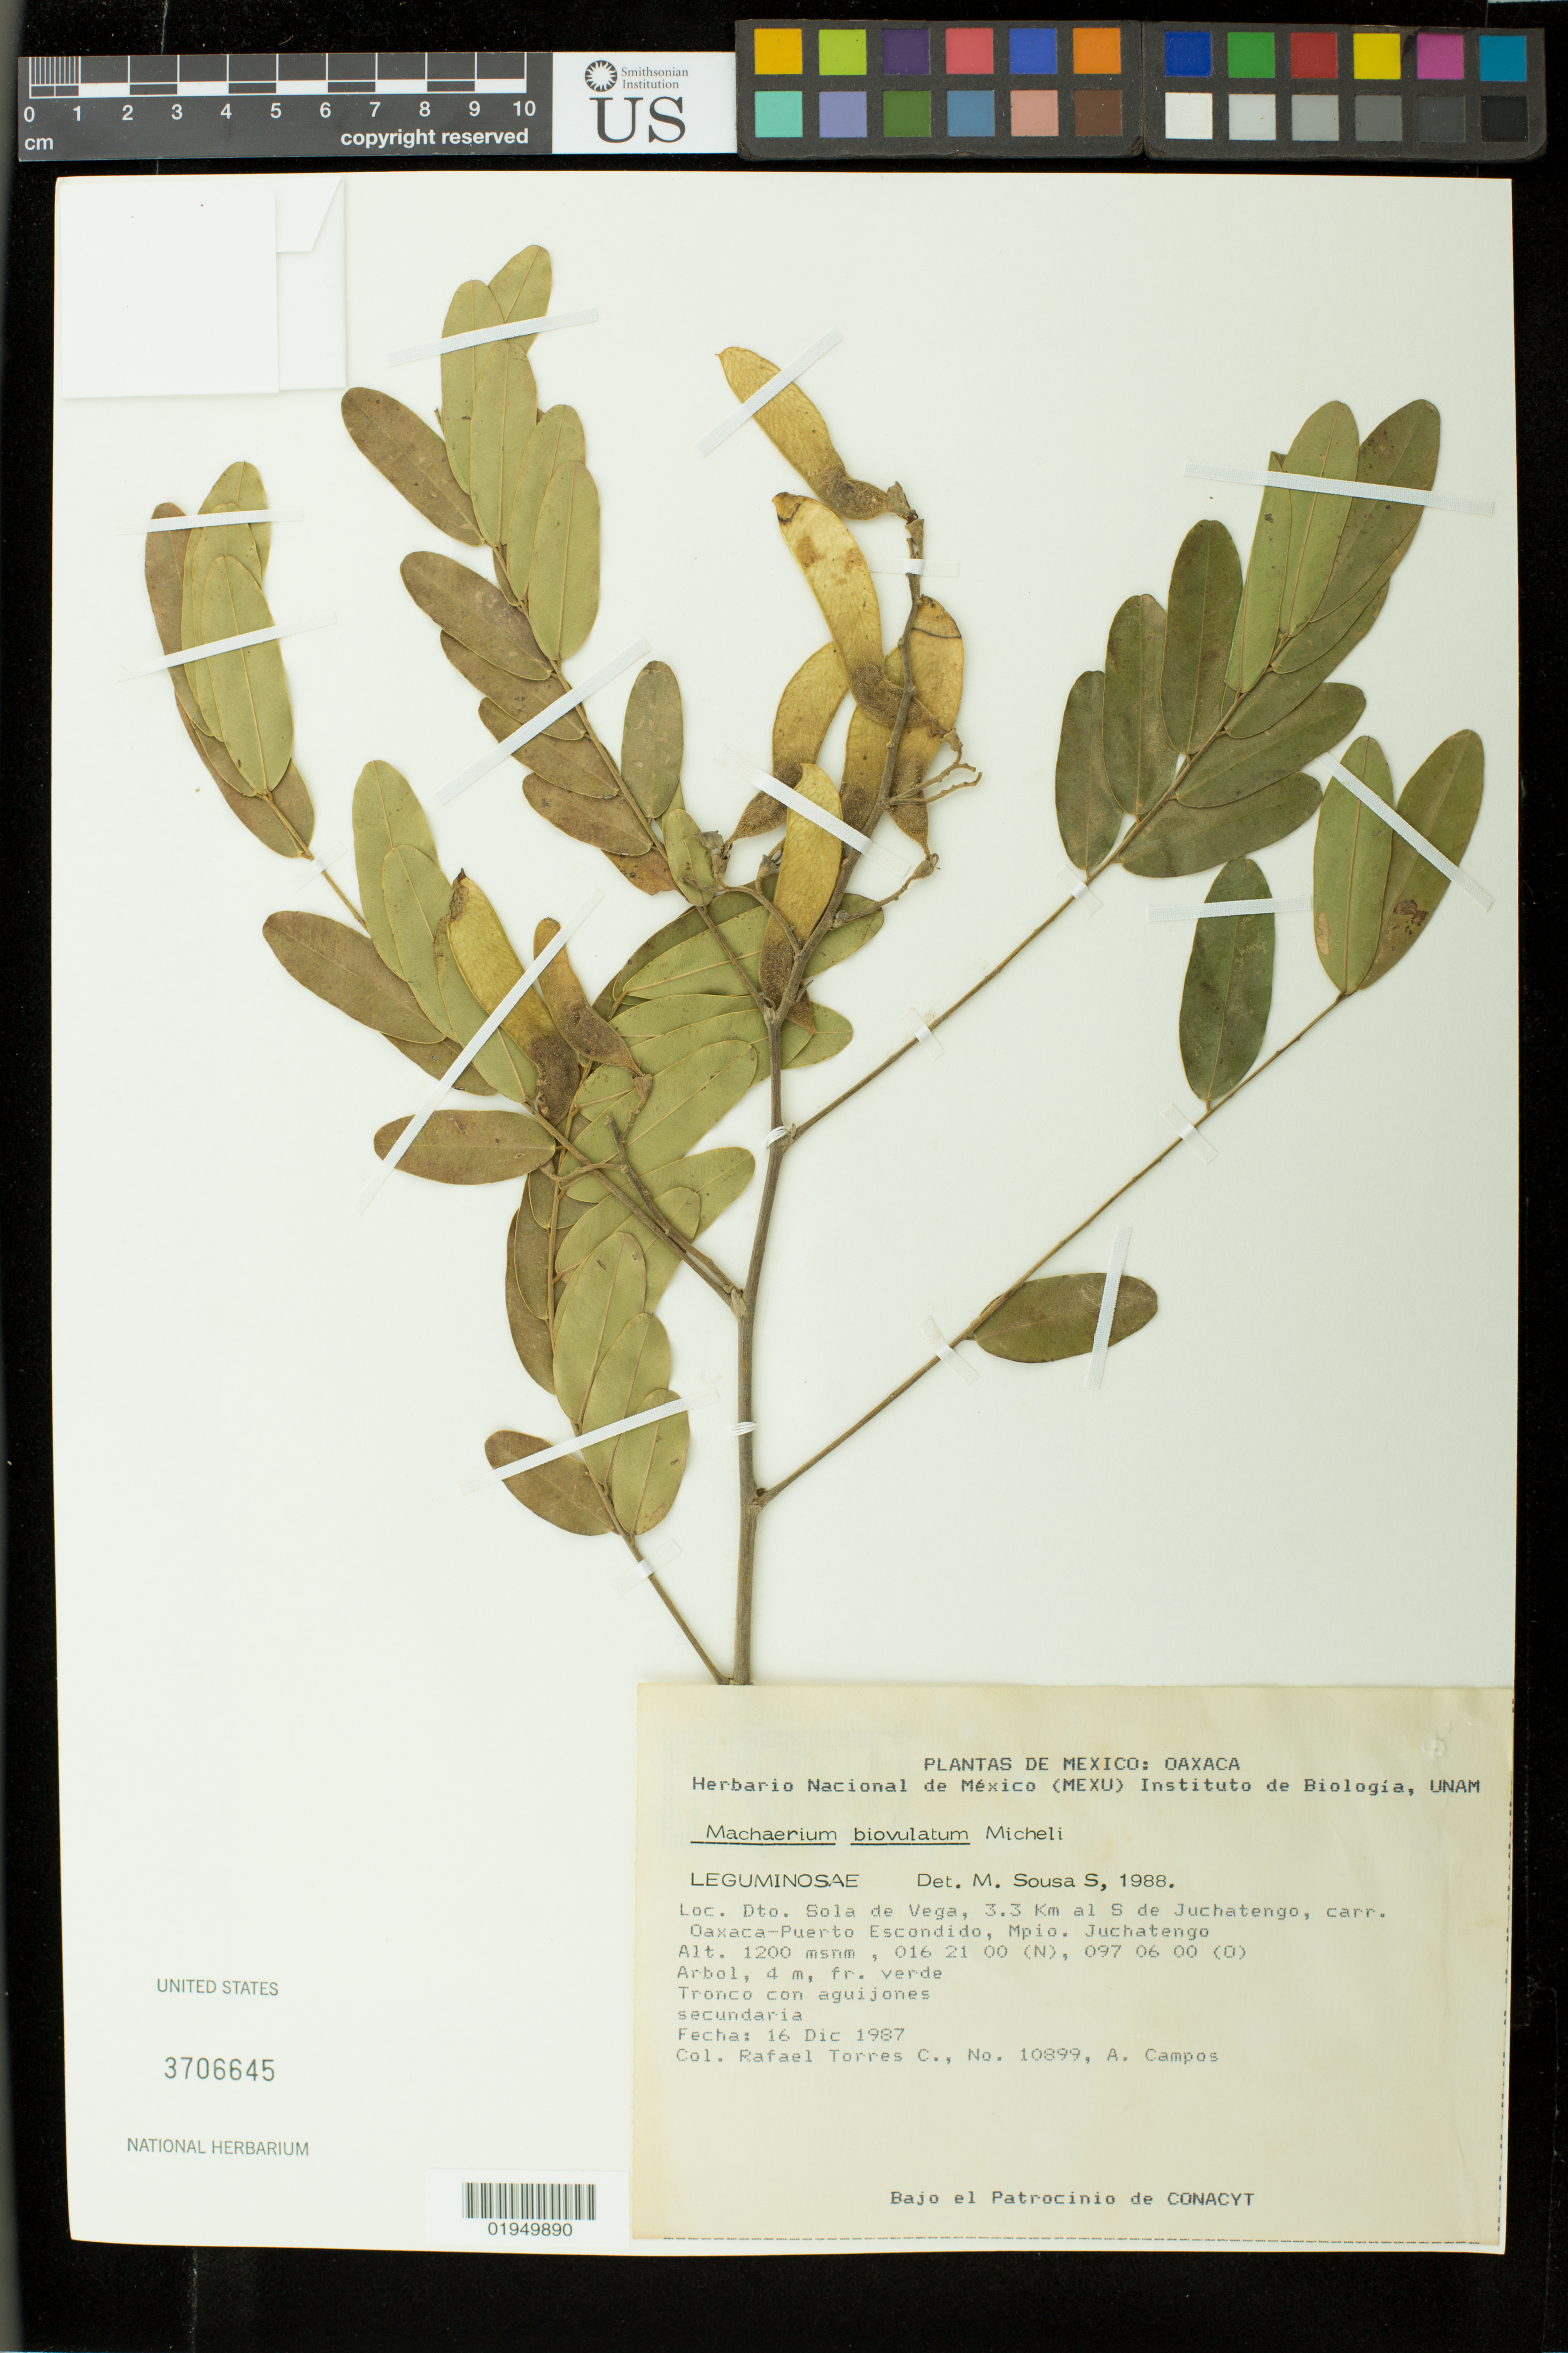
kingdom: Plantae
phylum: Tracheophyta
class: Magnoliopsida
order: Fabales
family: Fabaceae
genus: Machaerium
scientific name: Machaerium biovulatum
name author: Micheli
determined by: Sousa S., Mario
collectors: R. Torres C. & A. R. Campos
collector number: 10899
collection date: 1987-12-16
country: Mexico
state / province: Oaxaca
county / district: Sola de Vega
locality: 3.3 km al S de Juchatengo, carr. Oaxaca-Puerto Escondido, Mpio. Juchatengo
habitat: Secundaria.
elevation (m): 1200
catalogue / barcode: US 3706645